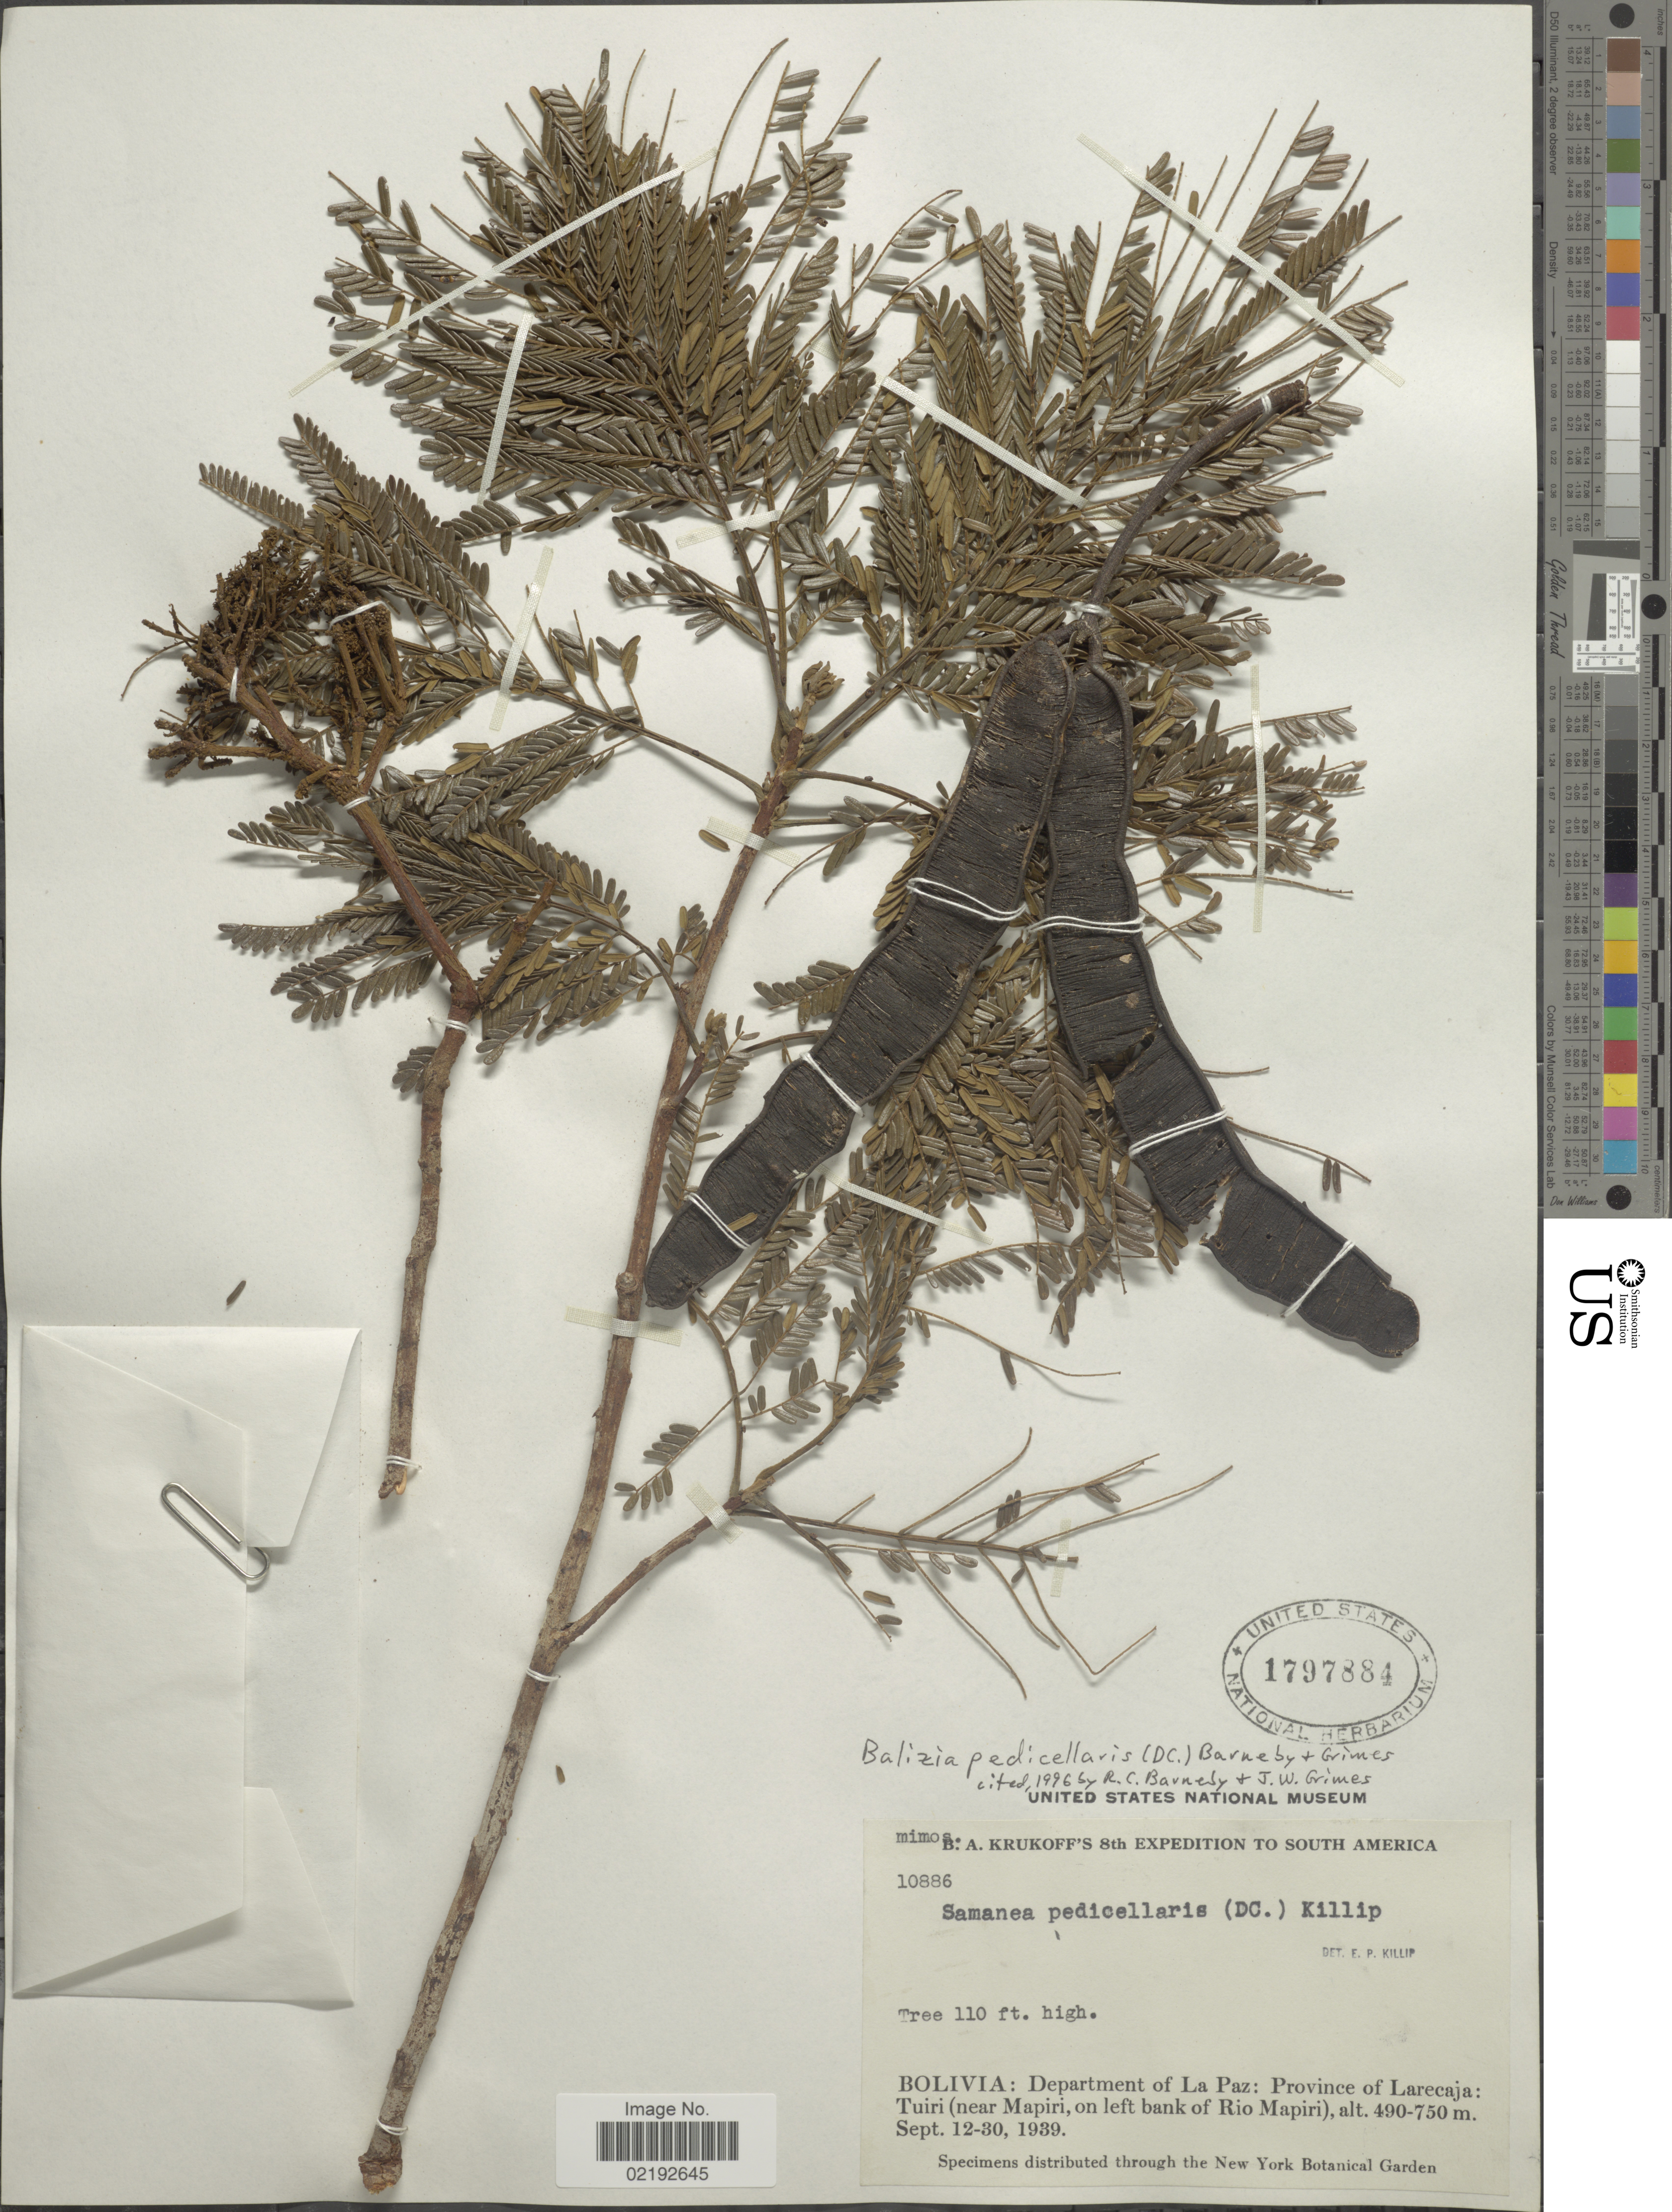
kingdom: Plantae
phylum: Tracheophyta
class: Magnoliopsida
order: Fabales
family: Fabaceae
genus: Hydrochorea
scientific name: Hydrochorea pedicellaris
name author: (DC.) M.V.B. Soares et al.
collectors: B. A. Krukoff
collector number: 10886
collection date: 1939-09-12/1939-09-30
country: Bolivia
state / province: La Paz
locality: Province of Larecaja, Tuiri (near Mapiri, on left bank of Rio Mapiri)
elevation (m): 490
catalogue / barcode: US 1797884